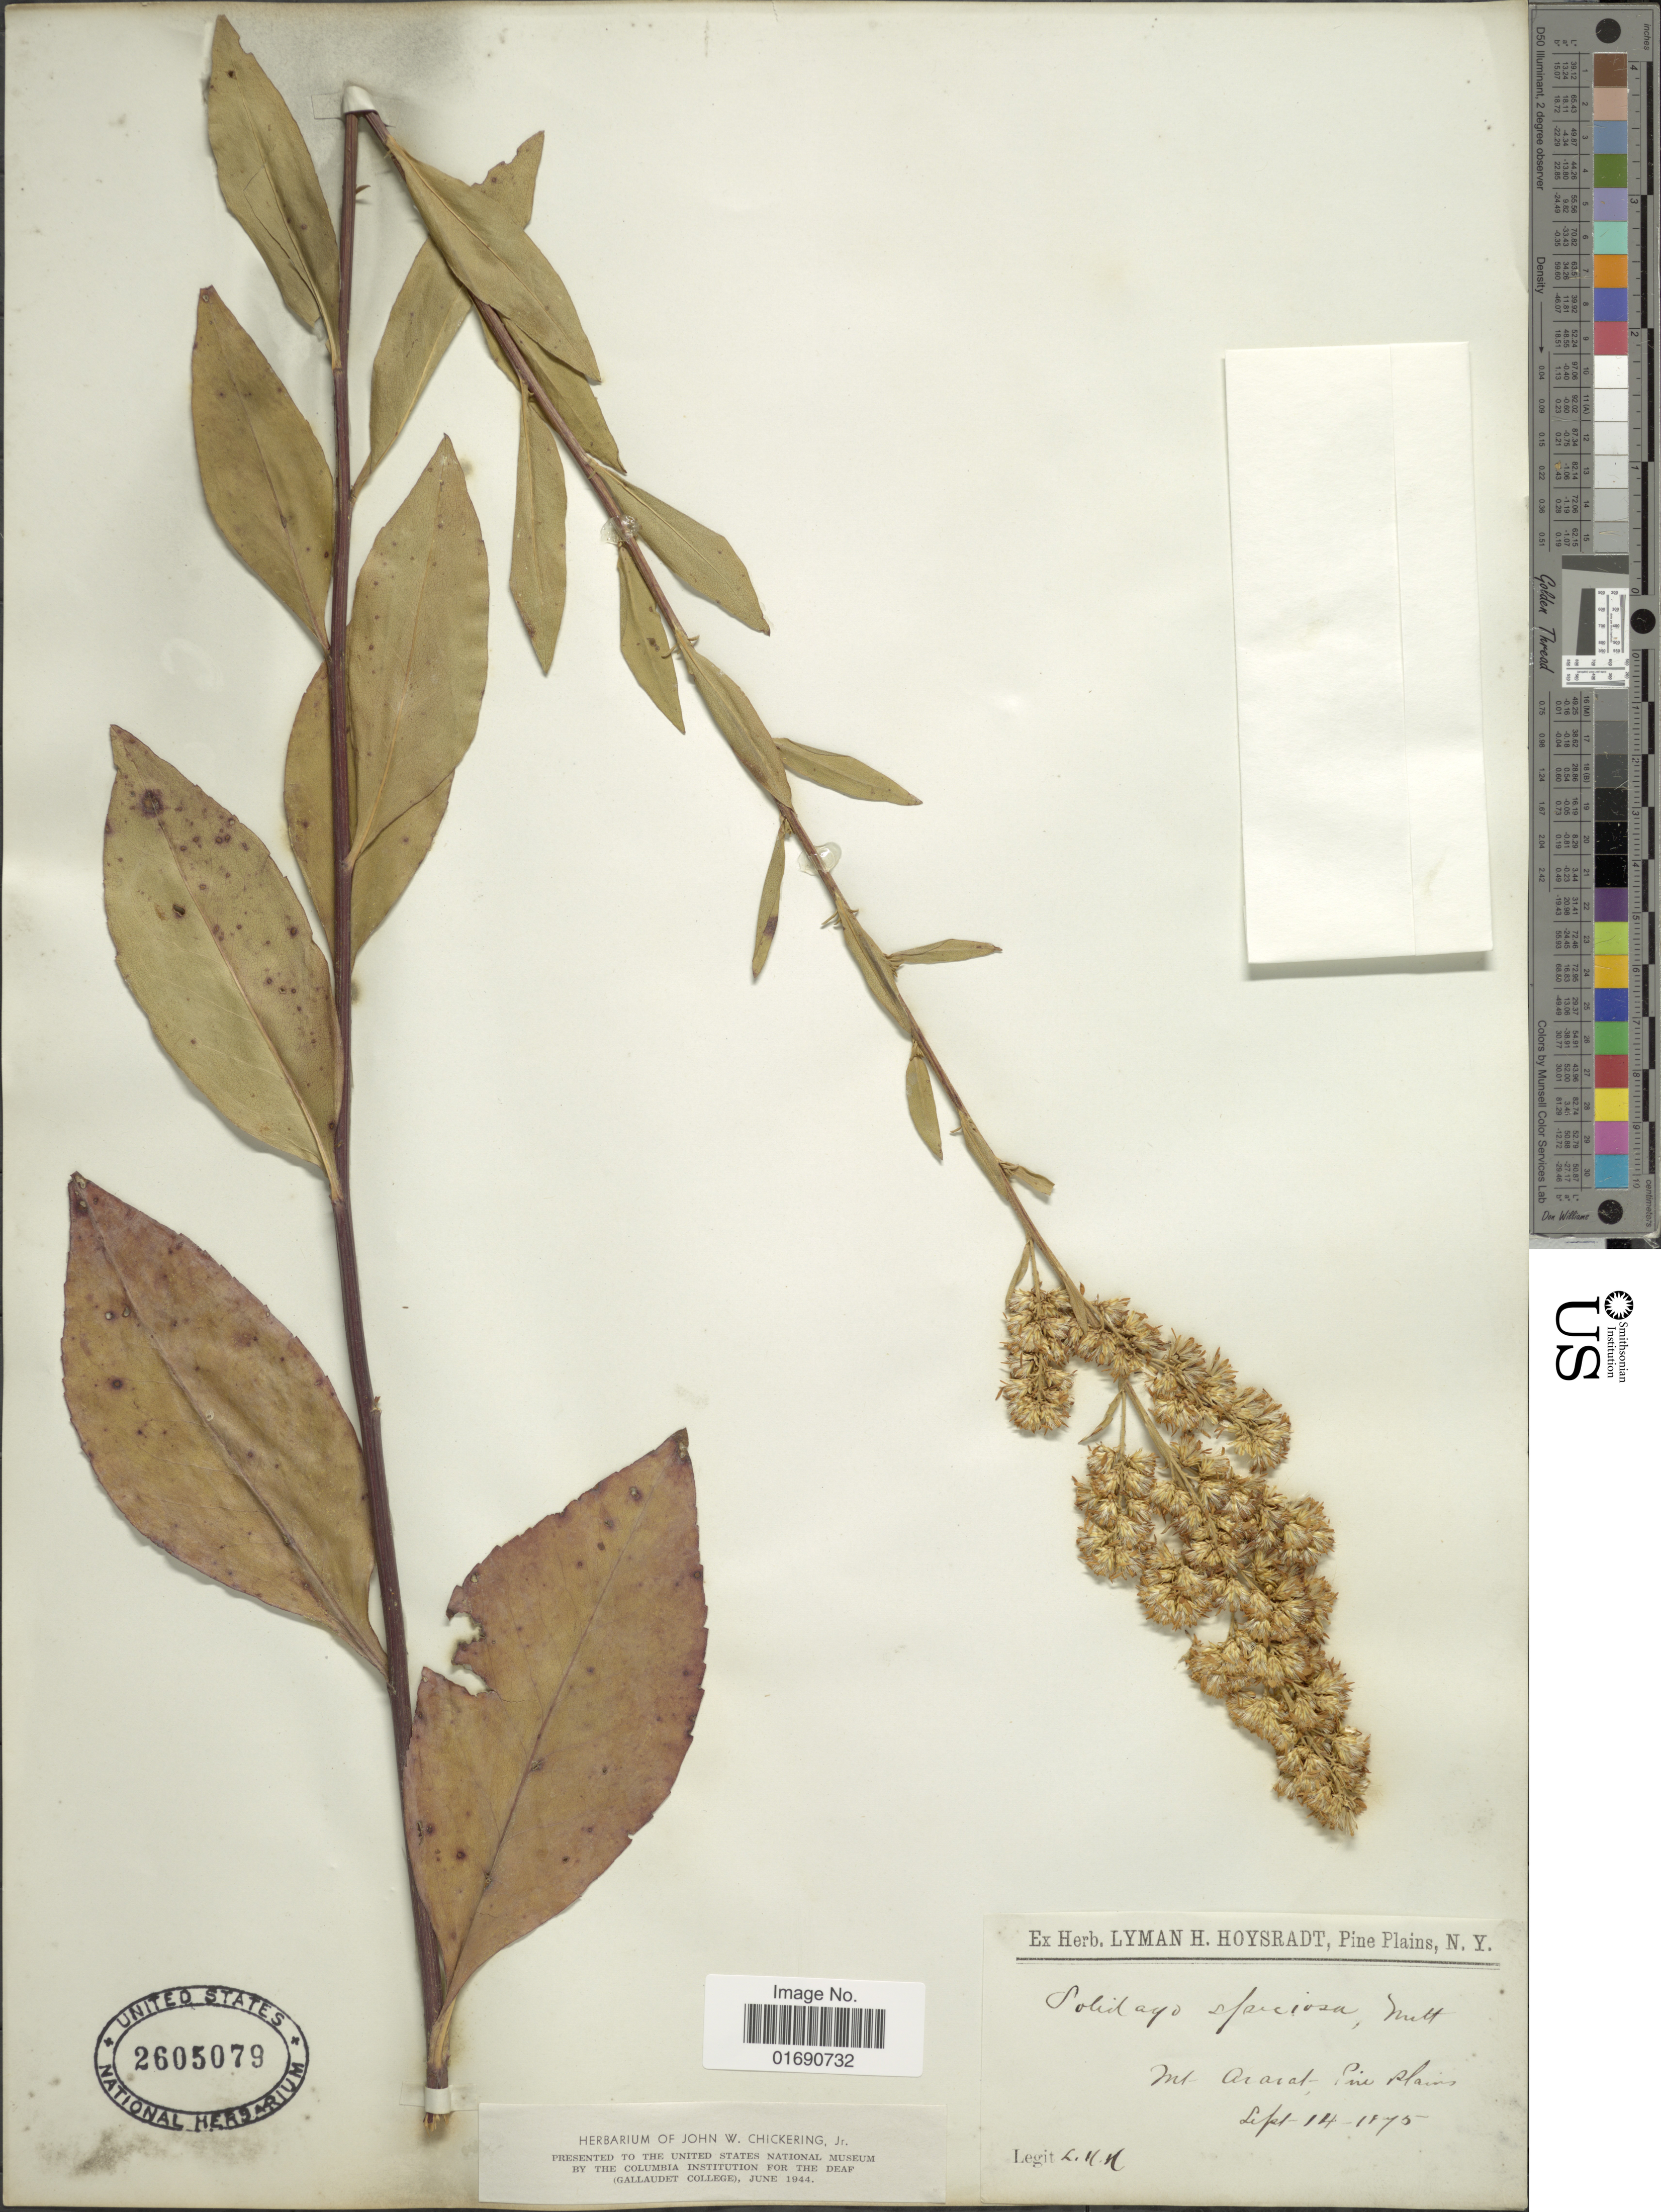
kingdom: Plantae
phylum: Tracheophyta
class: Magnoliopsida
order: Asterales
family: Asteraceae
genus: Solidago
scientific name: Solidago speciosa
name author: Nutt.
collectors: L. Hoysradt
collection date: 1875-09-14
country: United States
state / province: New York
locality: Mt Acacat, Pine plains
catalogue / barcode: US 2605079